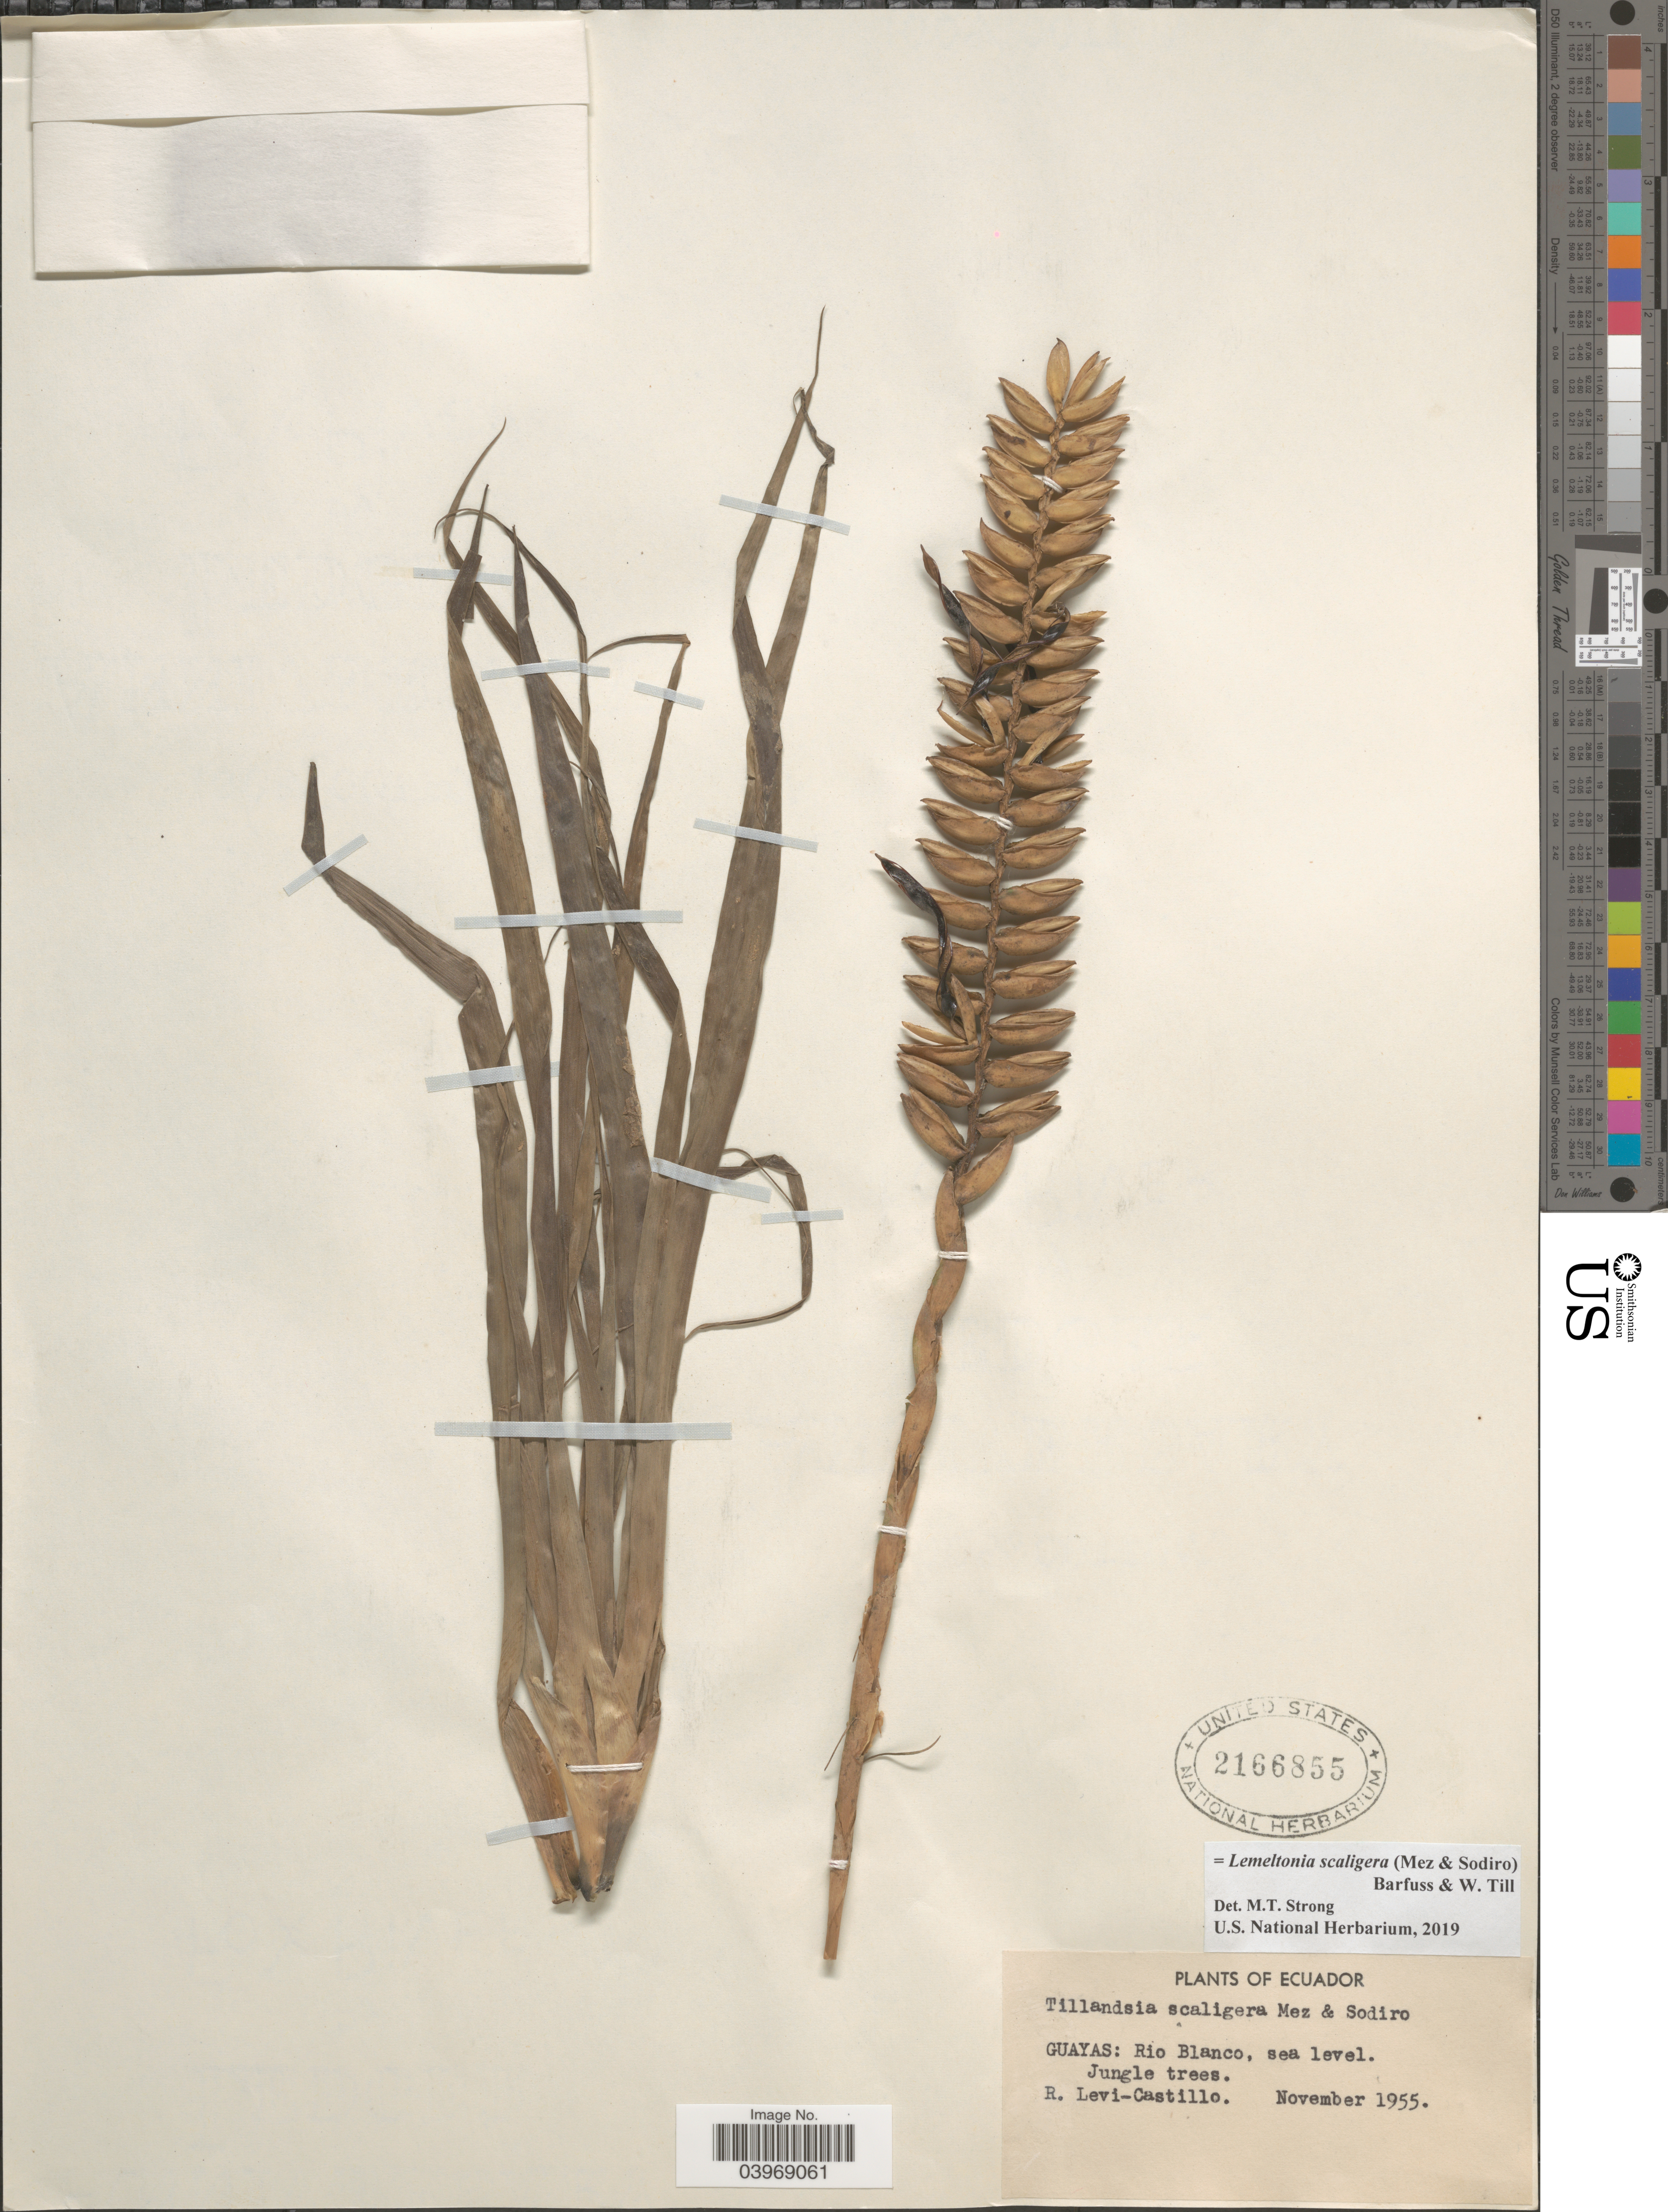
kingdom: Plantae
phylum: Tracheophyta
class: Liliopsida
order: Poales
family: Bromeliaceae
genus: Lemeltonia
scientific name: Lemeltonia scaligera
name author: (Mez & Sodiro) Barfuss & W. Till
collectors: R. Levi-Castillo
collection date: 1955-11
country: Ecuador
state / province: Guayas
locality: Rio Blanco.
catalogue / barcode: US 2166855